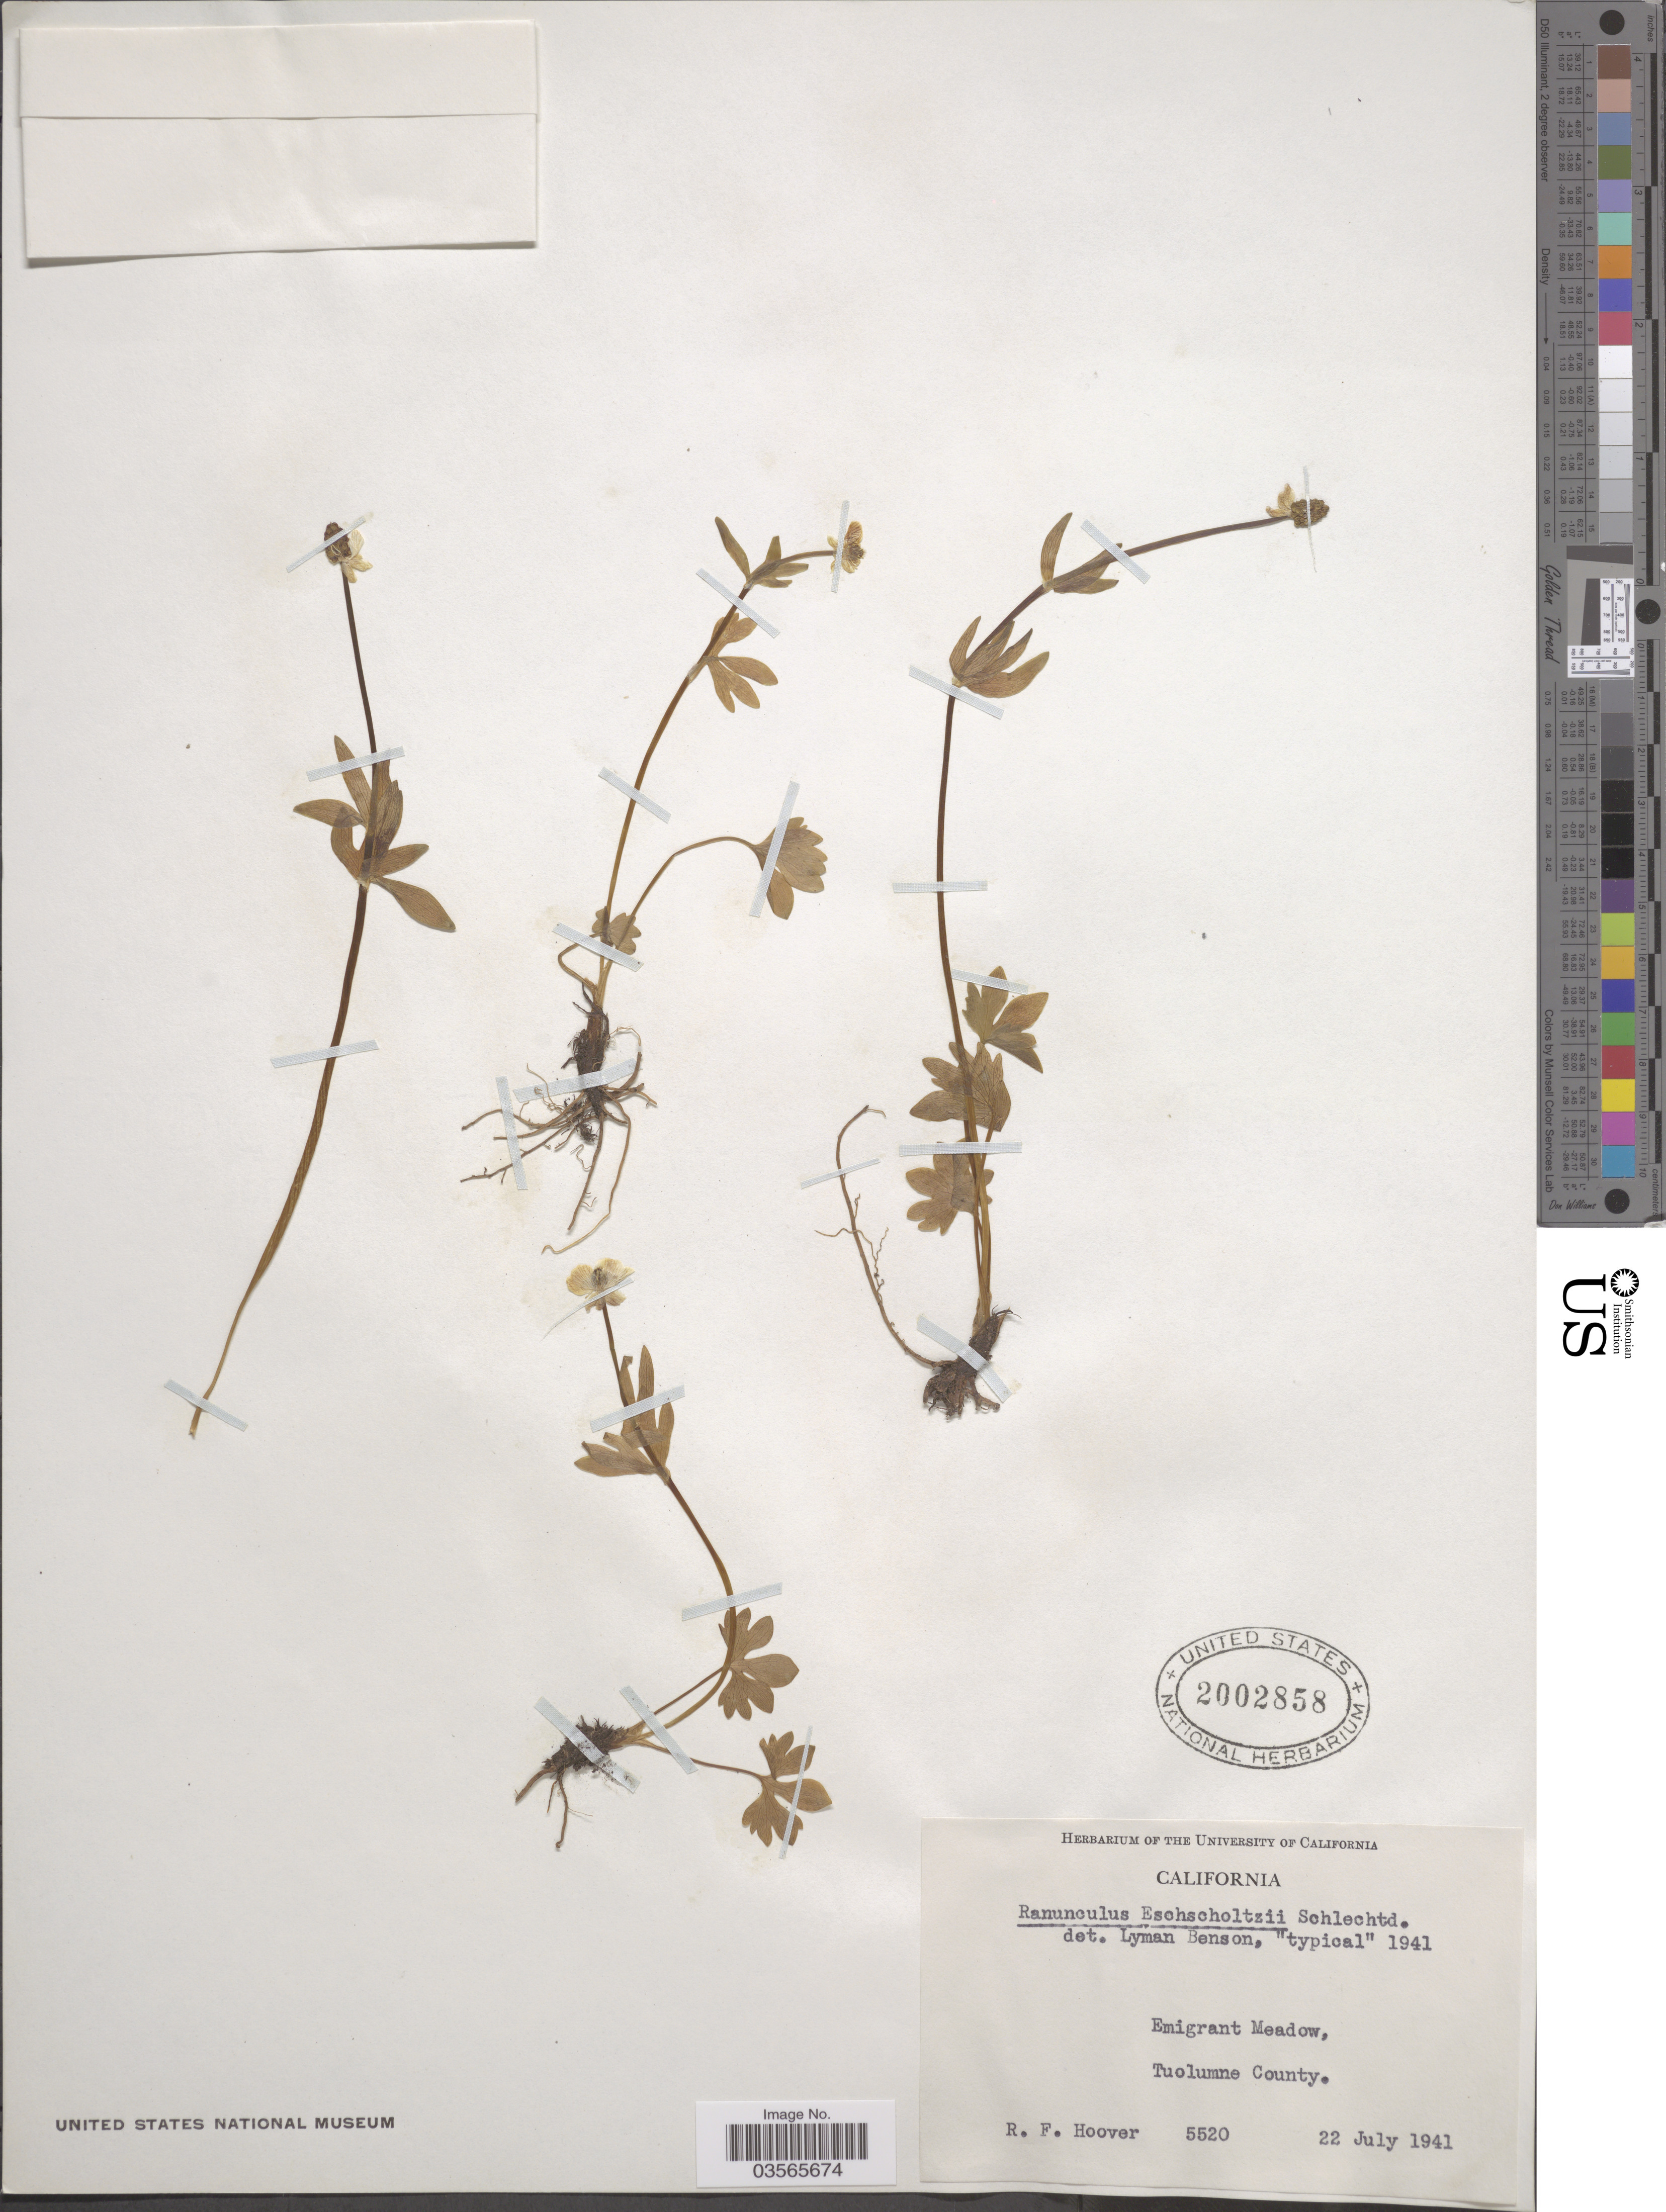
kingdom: Plantae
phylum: Tracheophyta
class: Magnoliopsida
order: Ranunculales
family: Ranunculaceae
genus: Ranunculus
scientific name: Ranunculus eschscholtzii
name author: Schltdl.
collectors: R. F. Hoover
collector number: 5520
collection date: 1941-07-22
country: United States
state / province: California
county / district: Tuolumne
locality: Emigrant Meadow. Tuolumne County.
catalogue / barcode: US 2002858